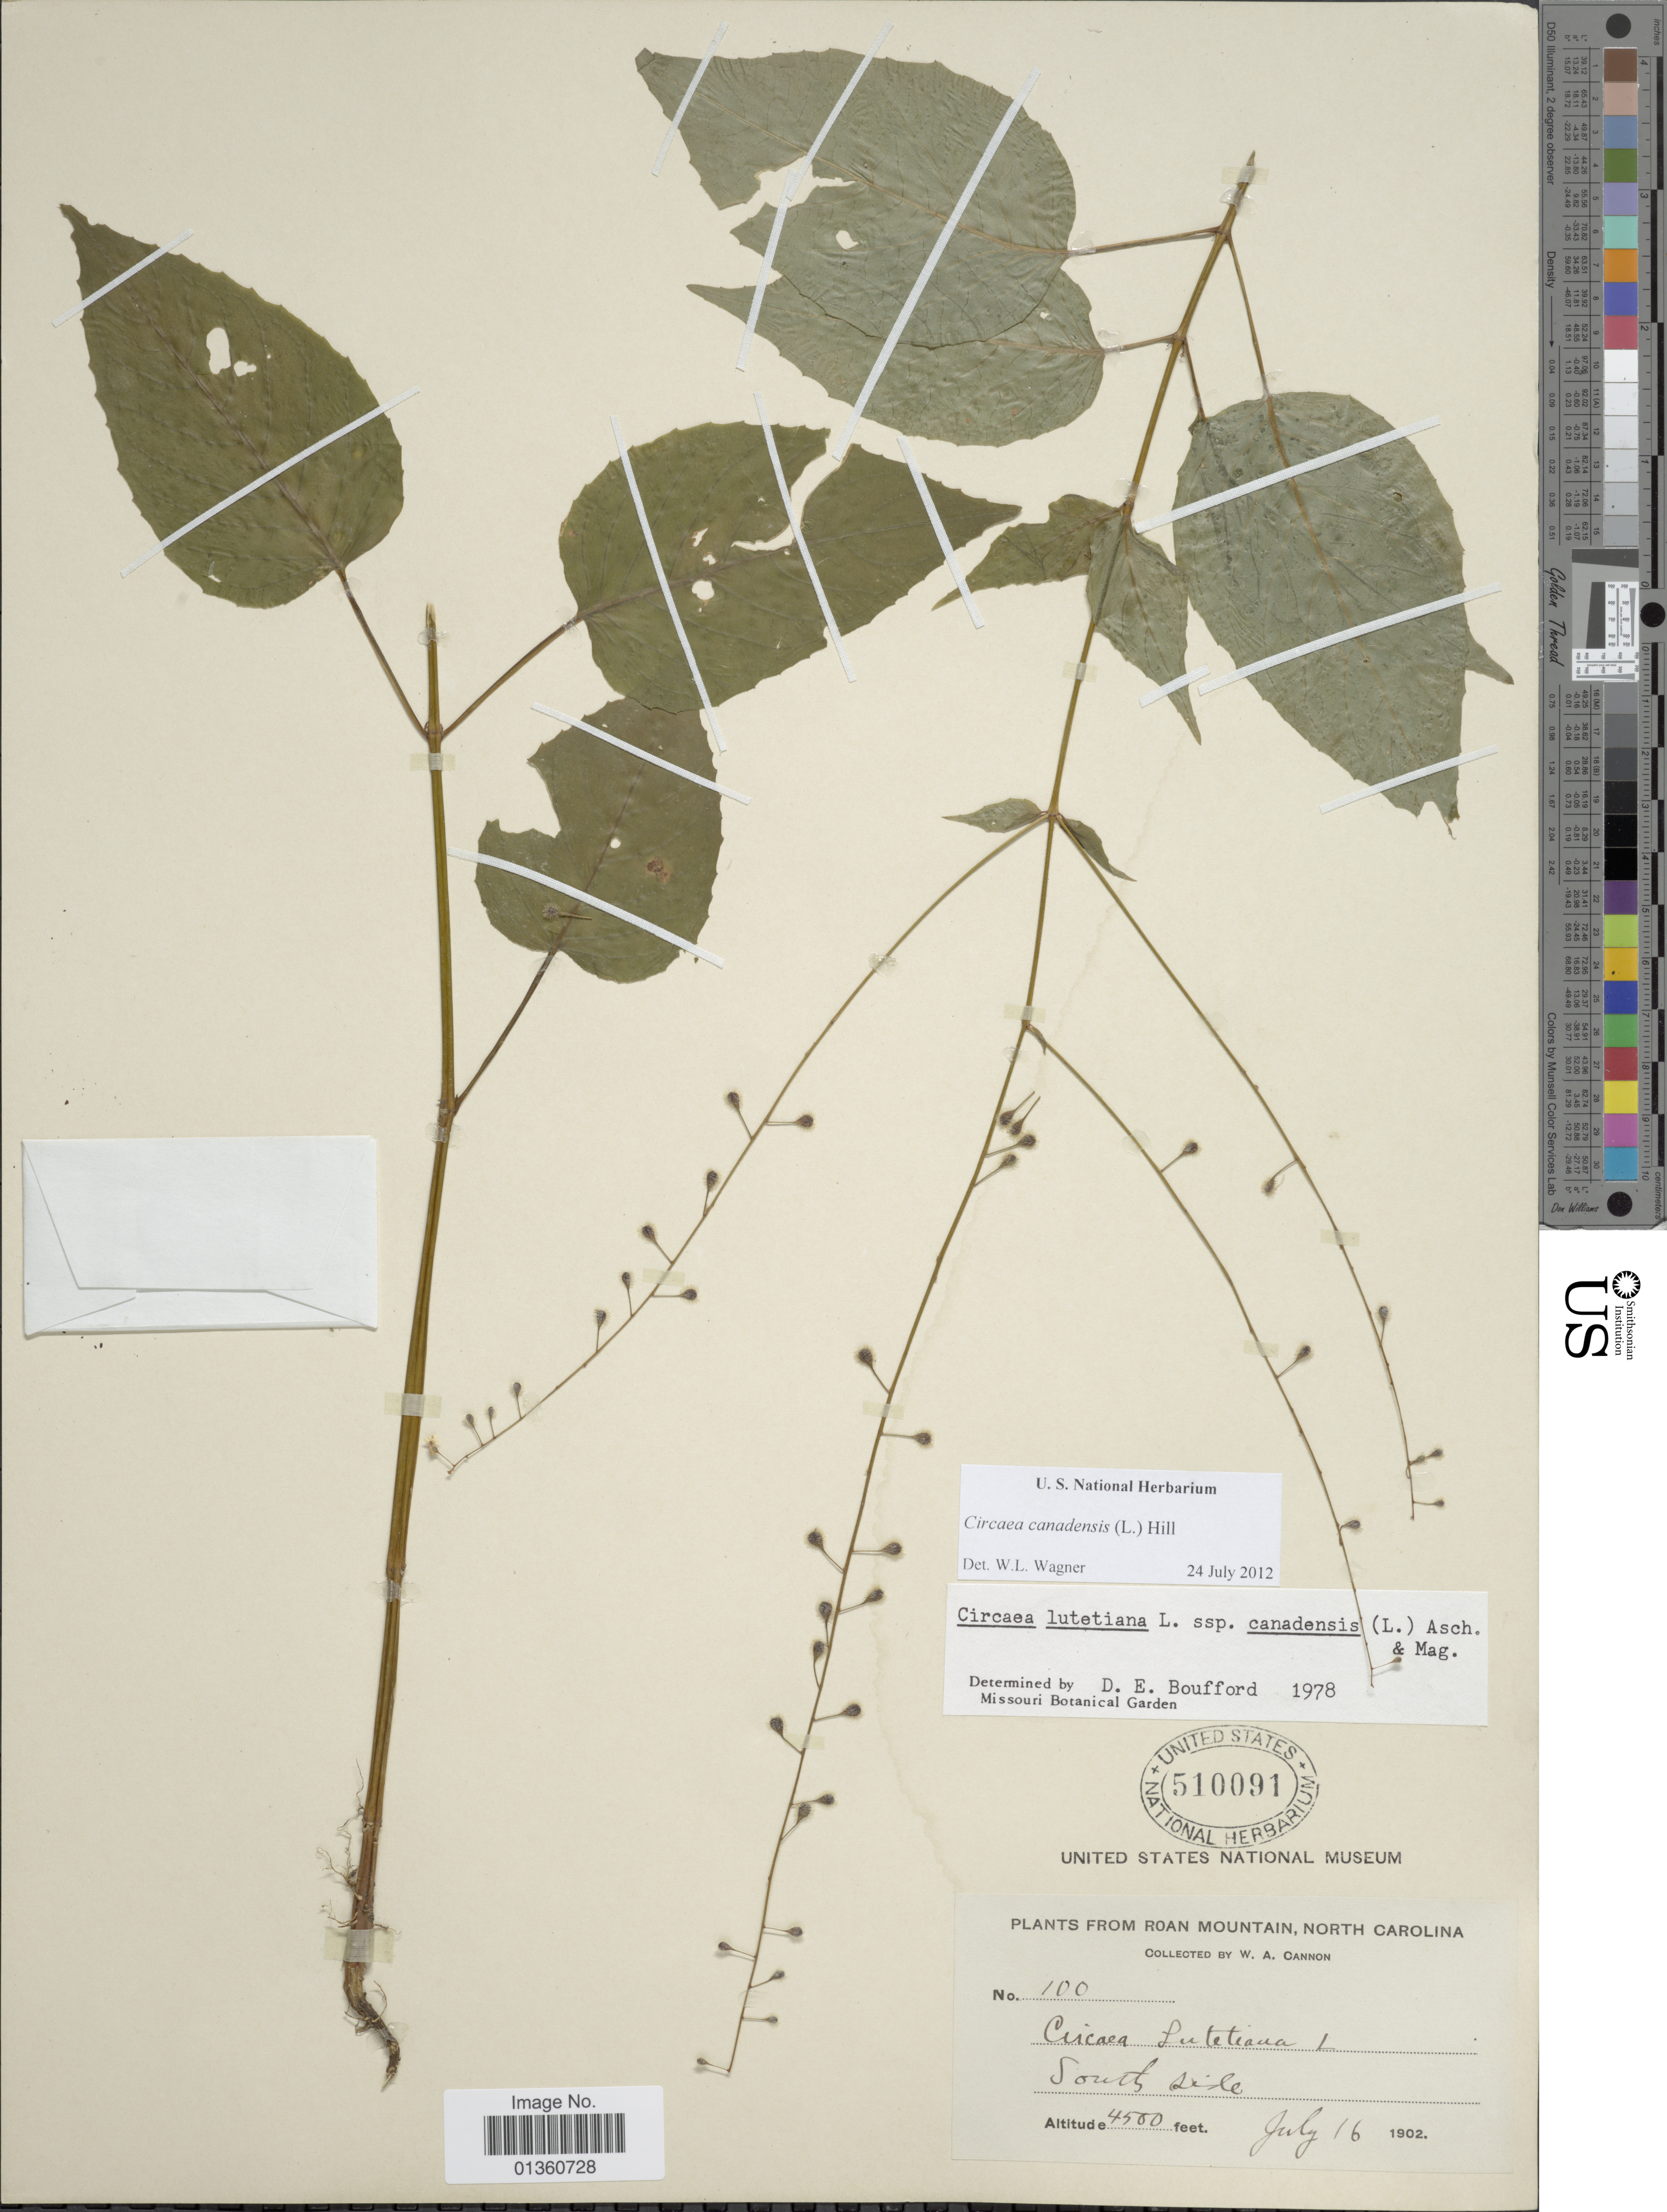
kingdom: Plantae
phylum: Tracheophyta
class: Magnoliopsida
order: Myrtales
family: Onagraceae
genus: Circaea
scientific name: Circaea canadensis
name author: (L.) Hill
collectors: W. Cannon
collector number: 100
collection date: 1902-07-16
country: United States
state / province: North Carolina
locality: Roan Mountain. South side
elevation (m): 1372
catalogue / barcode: US 510091